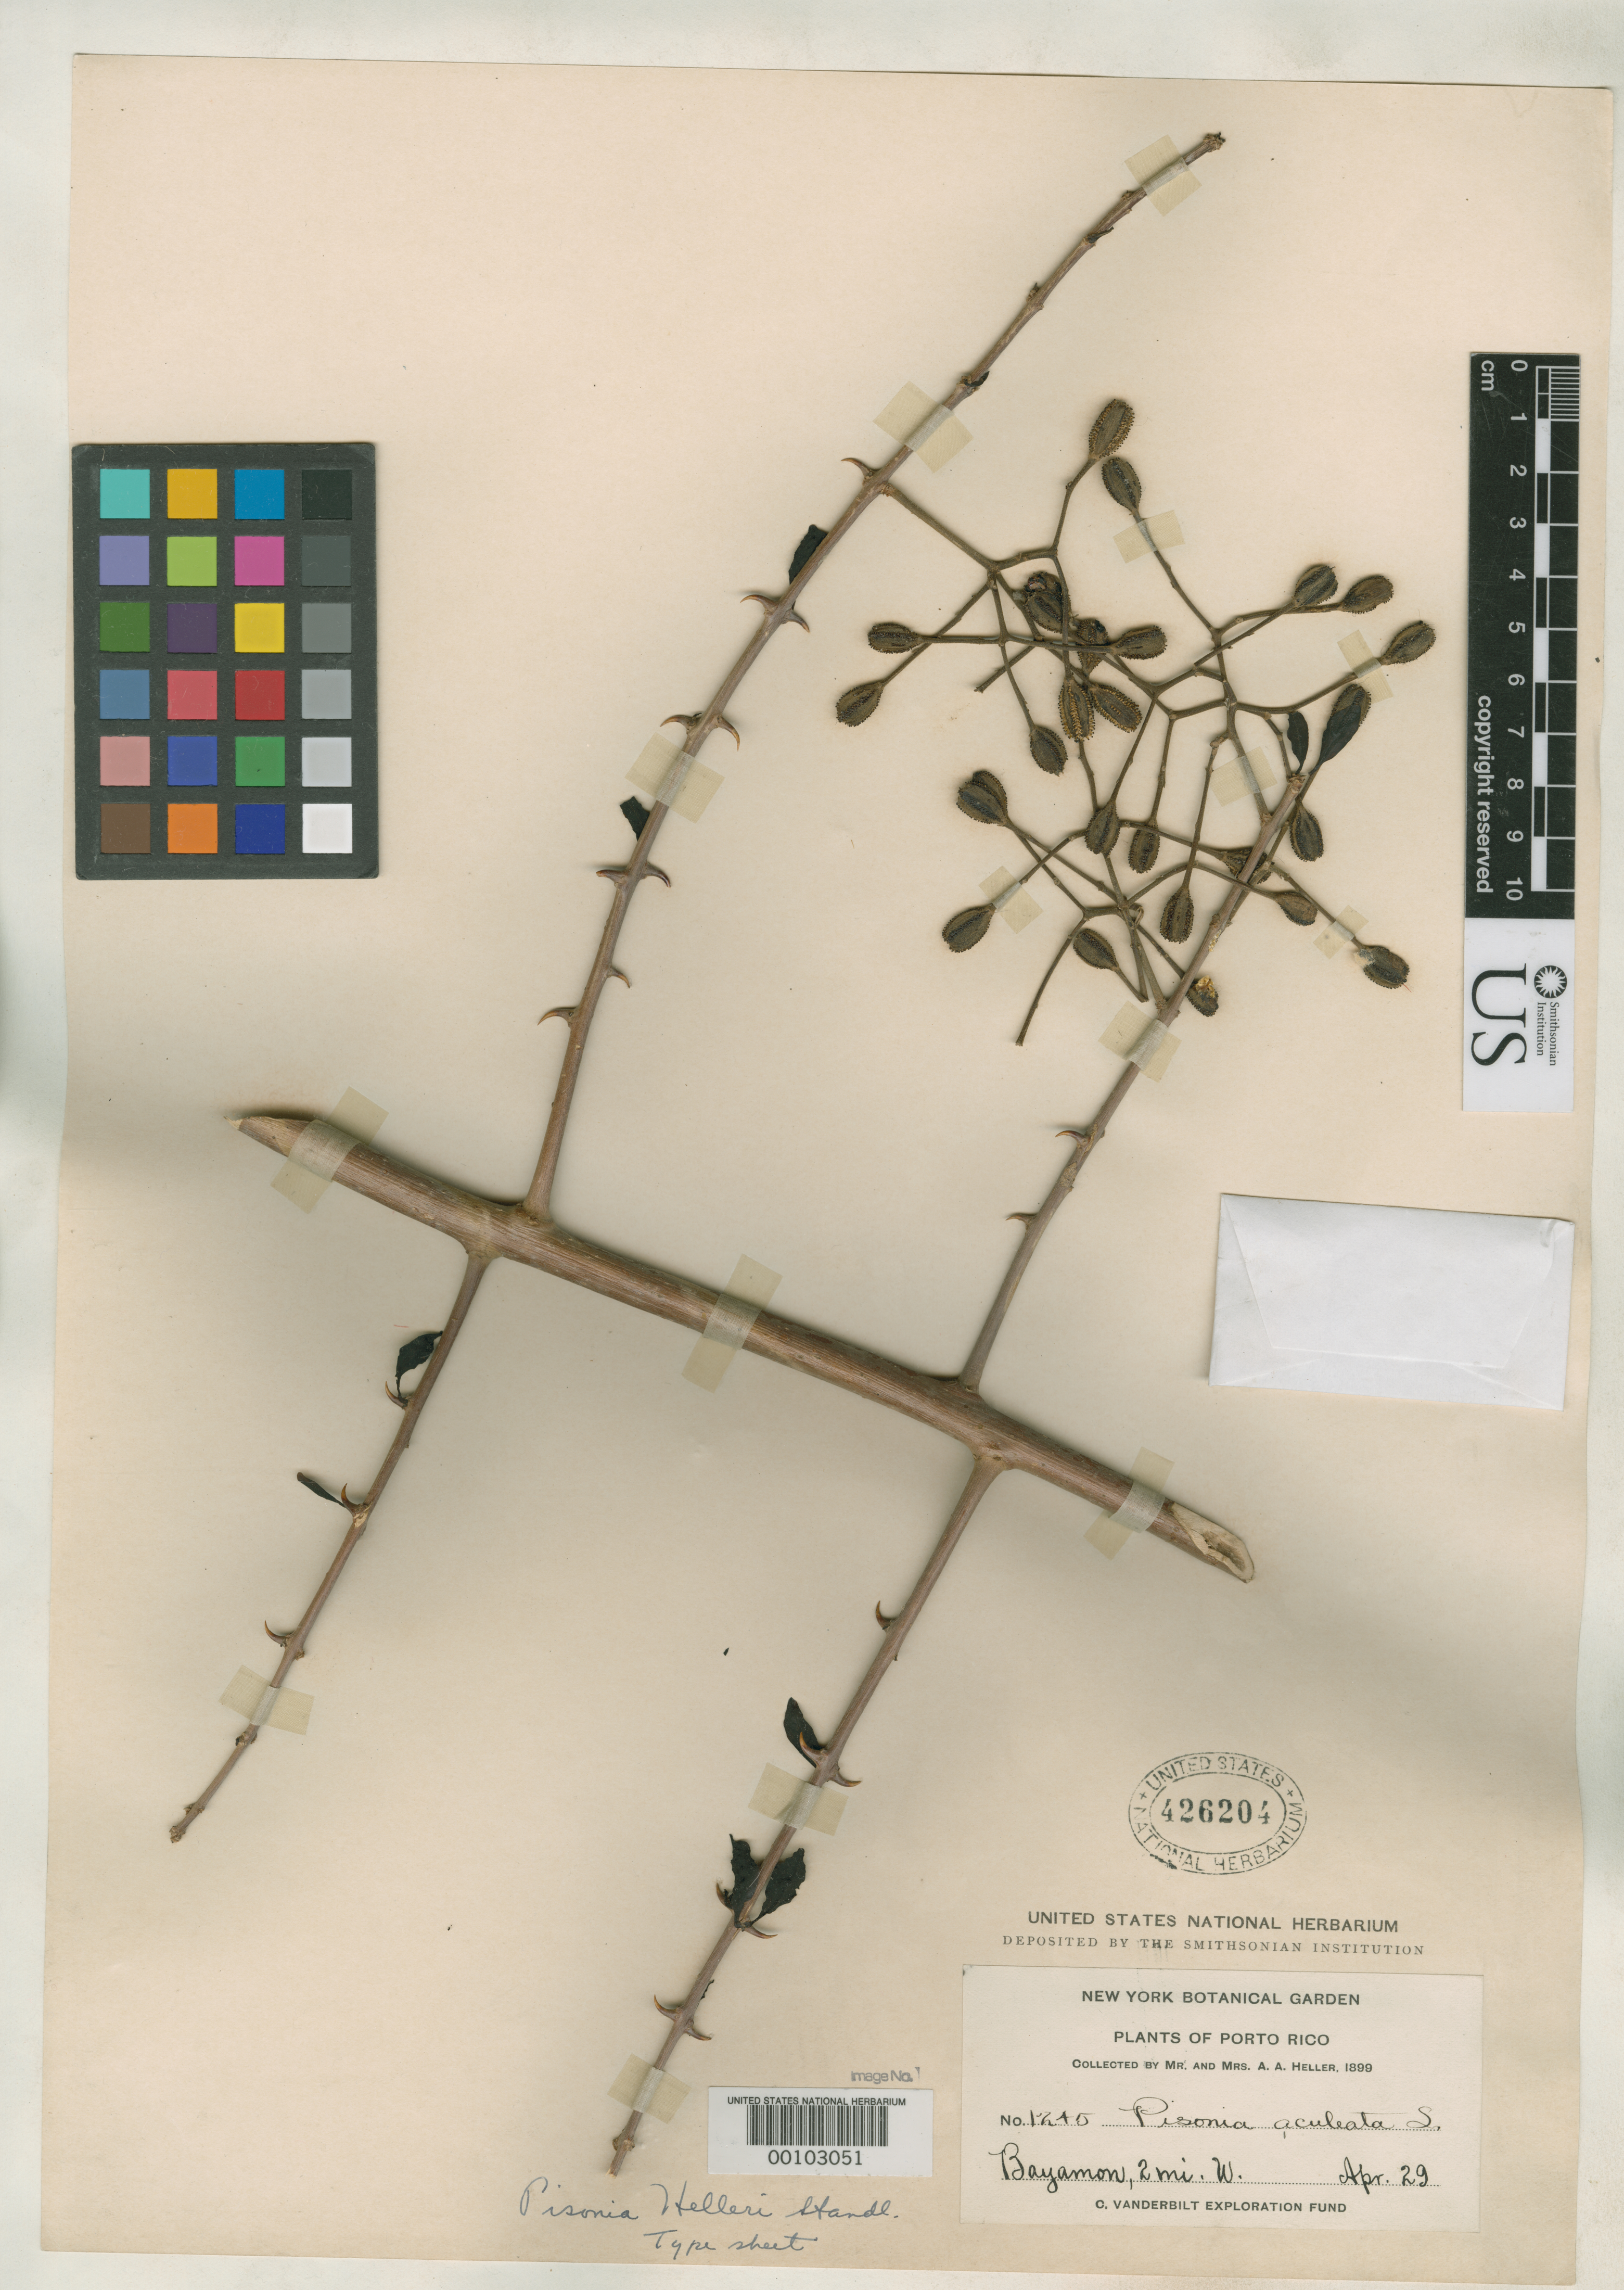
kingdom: Plantae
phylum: Tracheophyta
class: Magnoliopsida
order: Caryophyllales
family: Nyctaginaceae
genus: Pisonia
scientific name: Pisonia helleri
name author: Standl.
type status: Holotype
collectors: A. A. Heller & E. G. Heller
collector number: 1245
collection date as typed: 29 Apr 1899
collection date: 1899-04-29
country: Puerto Rico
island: Greater Antilles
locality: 2 mi W of Bayamon.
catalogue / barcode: US 426204